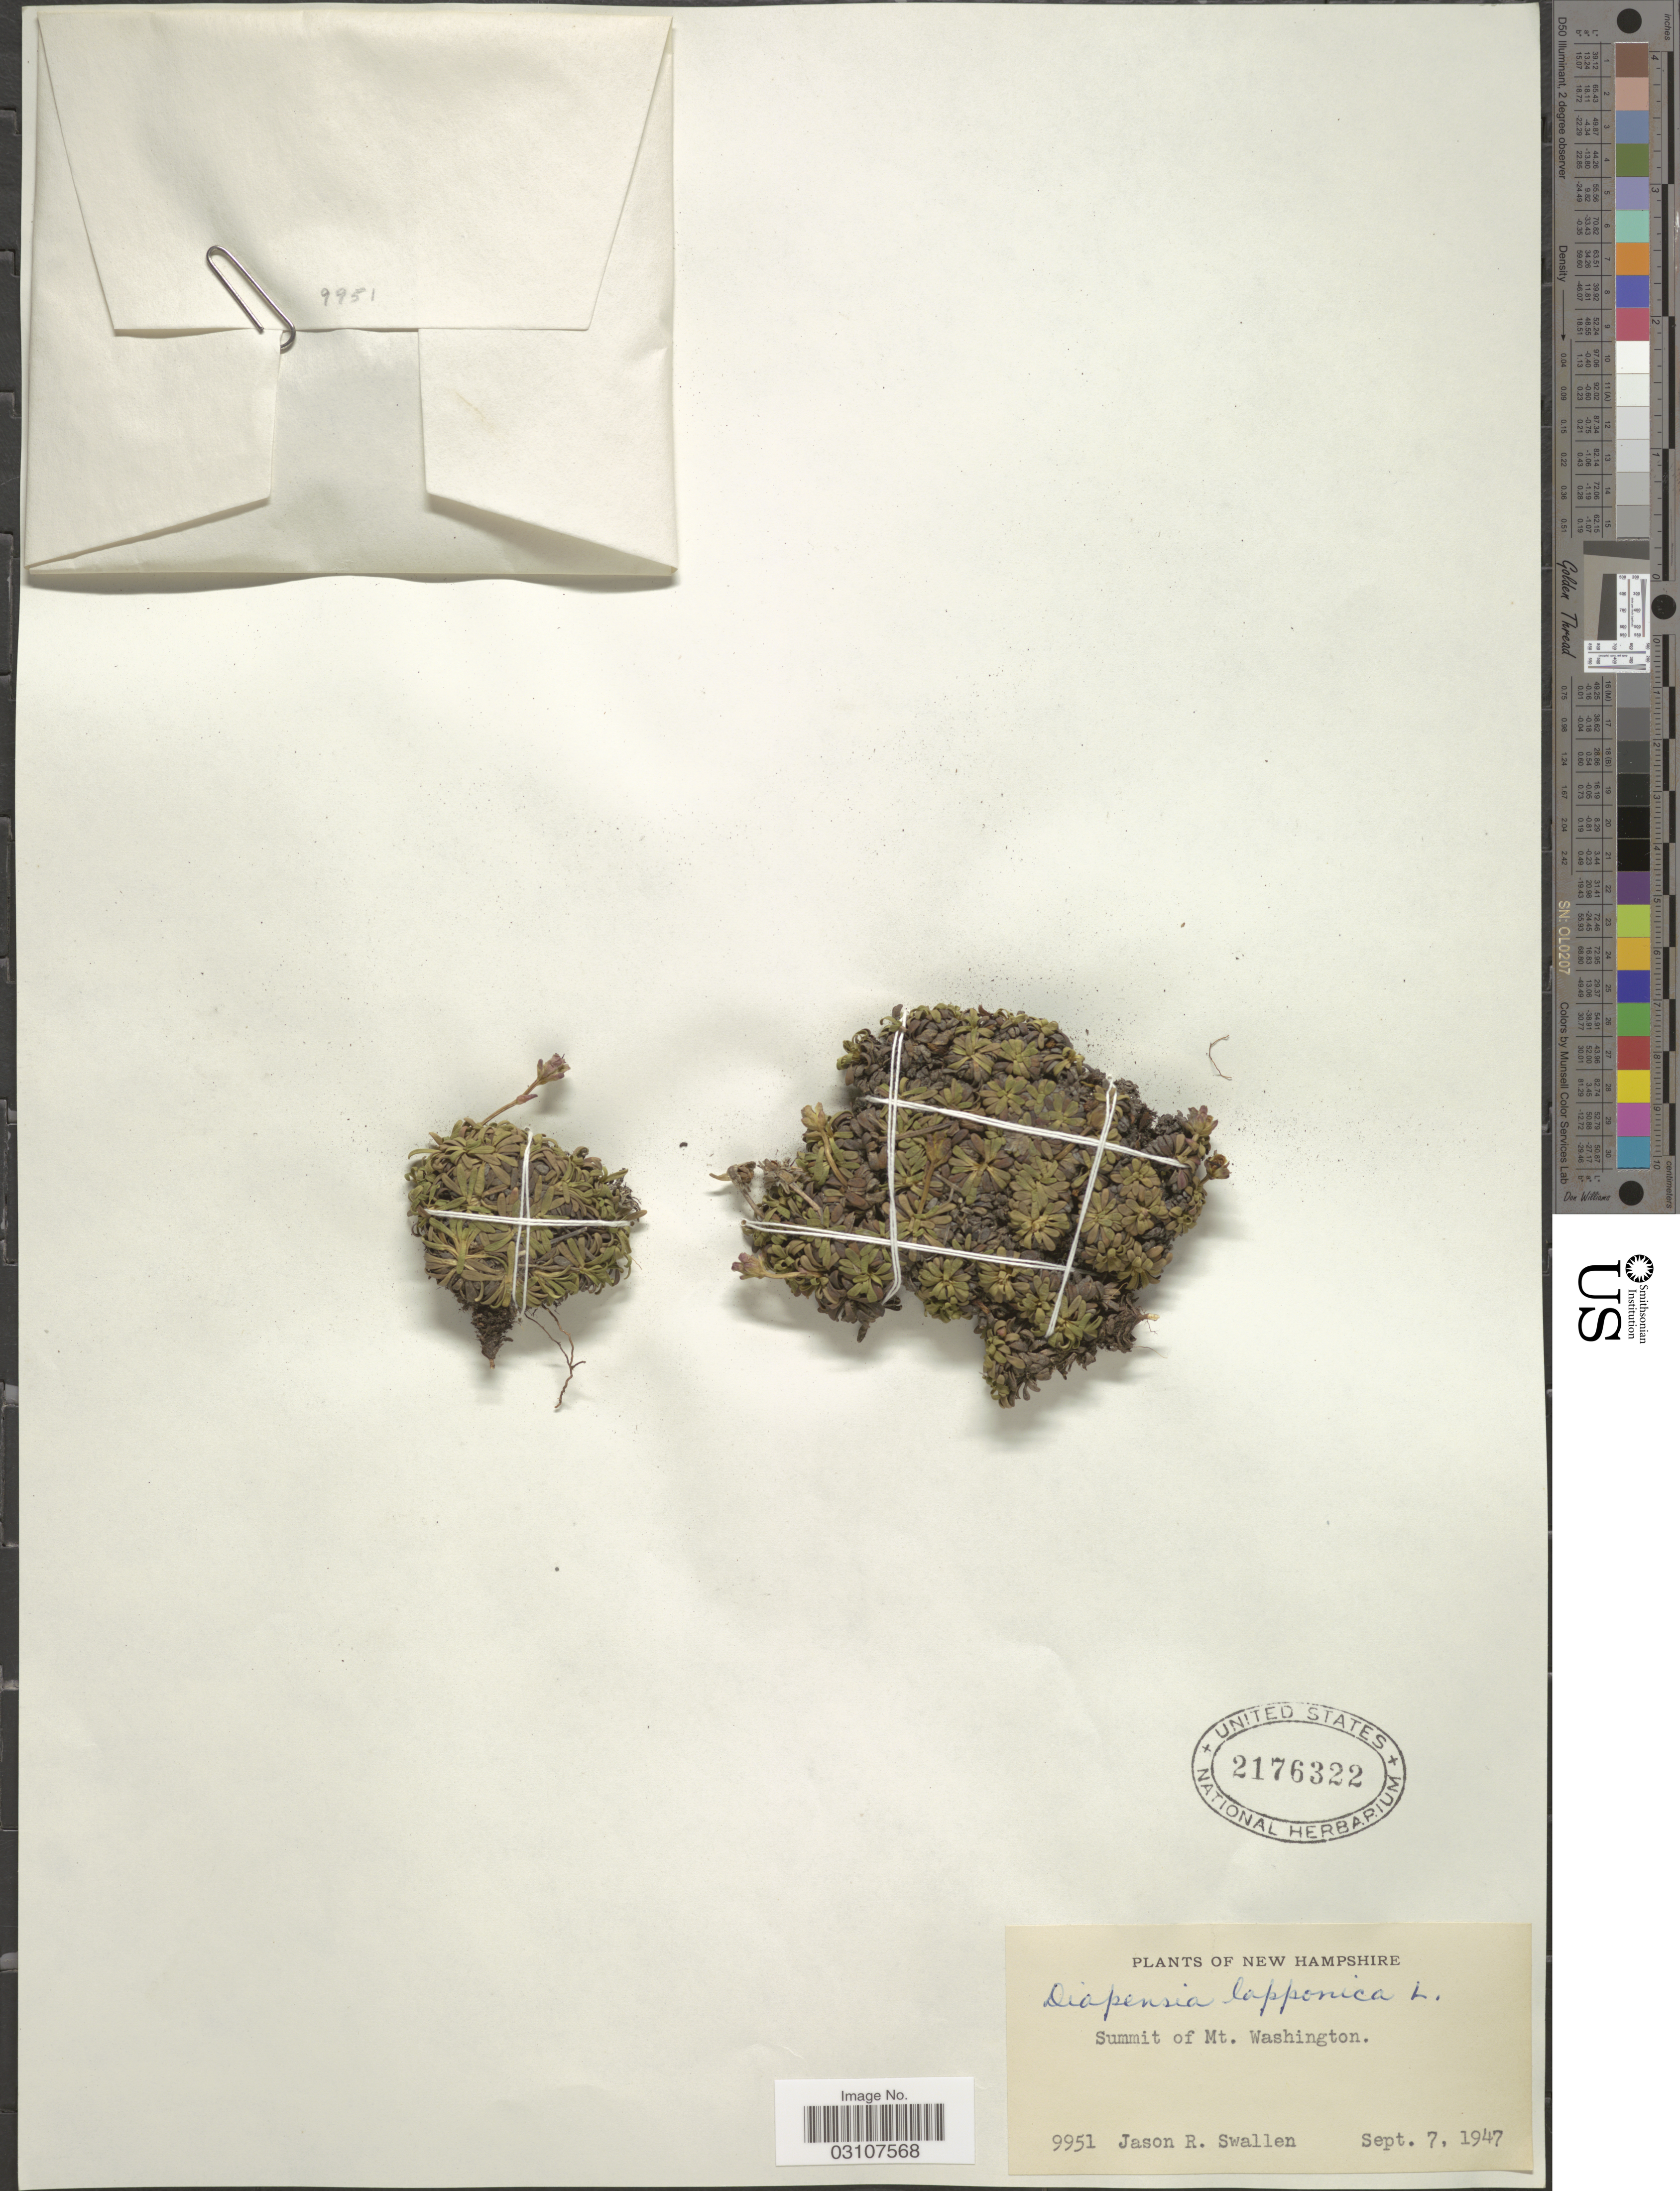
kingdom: Plantae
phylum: Tracheophyta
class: Magnoliopsida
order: Ericales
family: Diapensiaceae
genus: Diapensia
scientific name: Diapensia lapponica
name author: L.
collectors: J. R. Swallen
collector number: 9951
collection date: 1947-09-07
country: United States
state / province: New Hampshire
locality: Summit of Mt. Washington.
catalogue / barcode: US 2176322